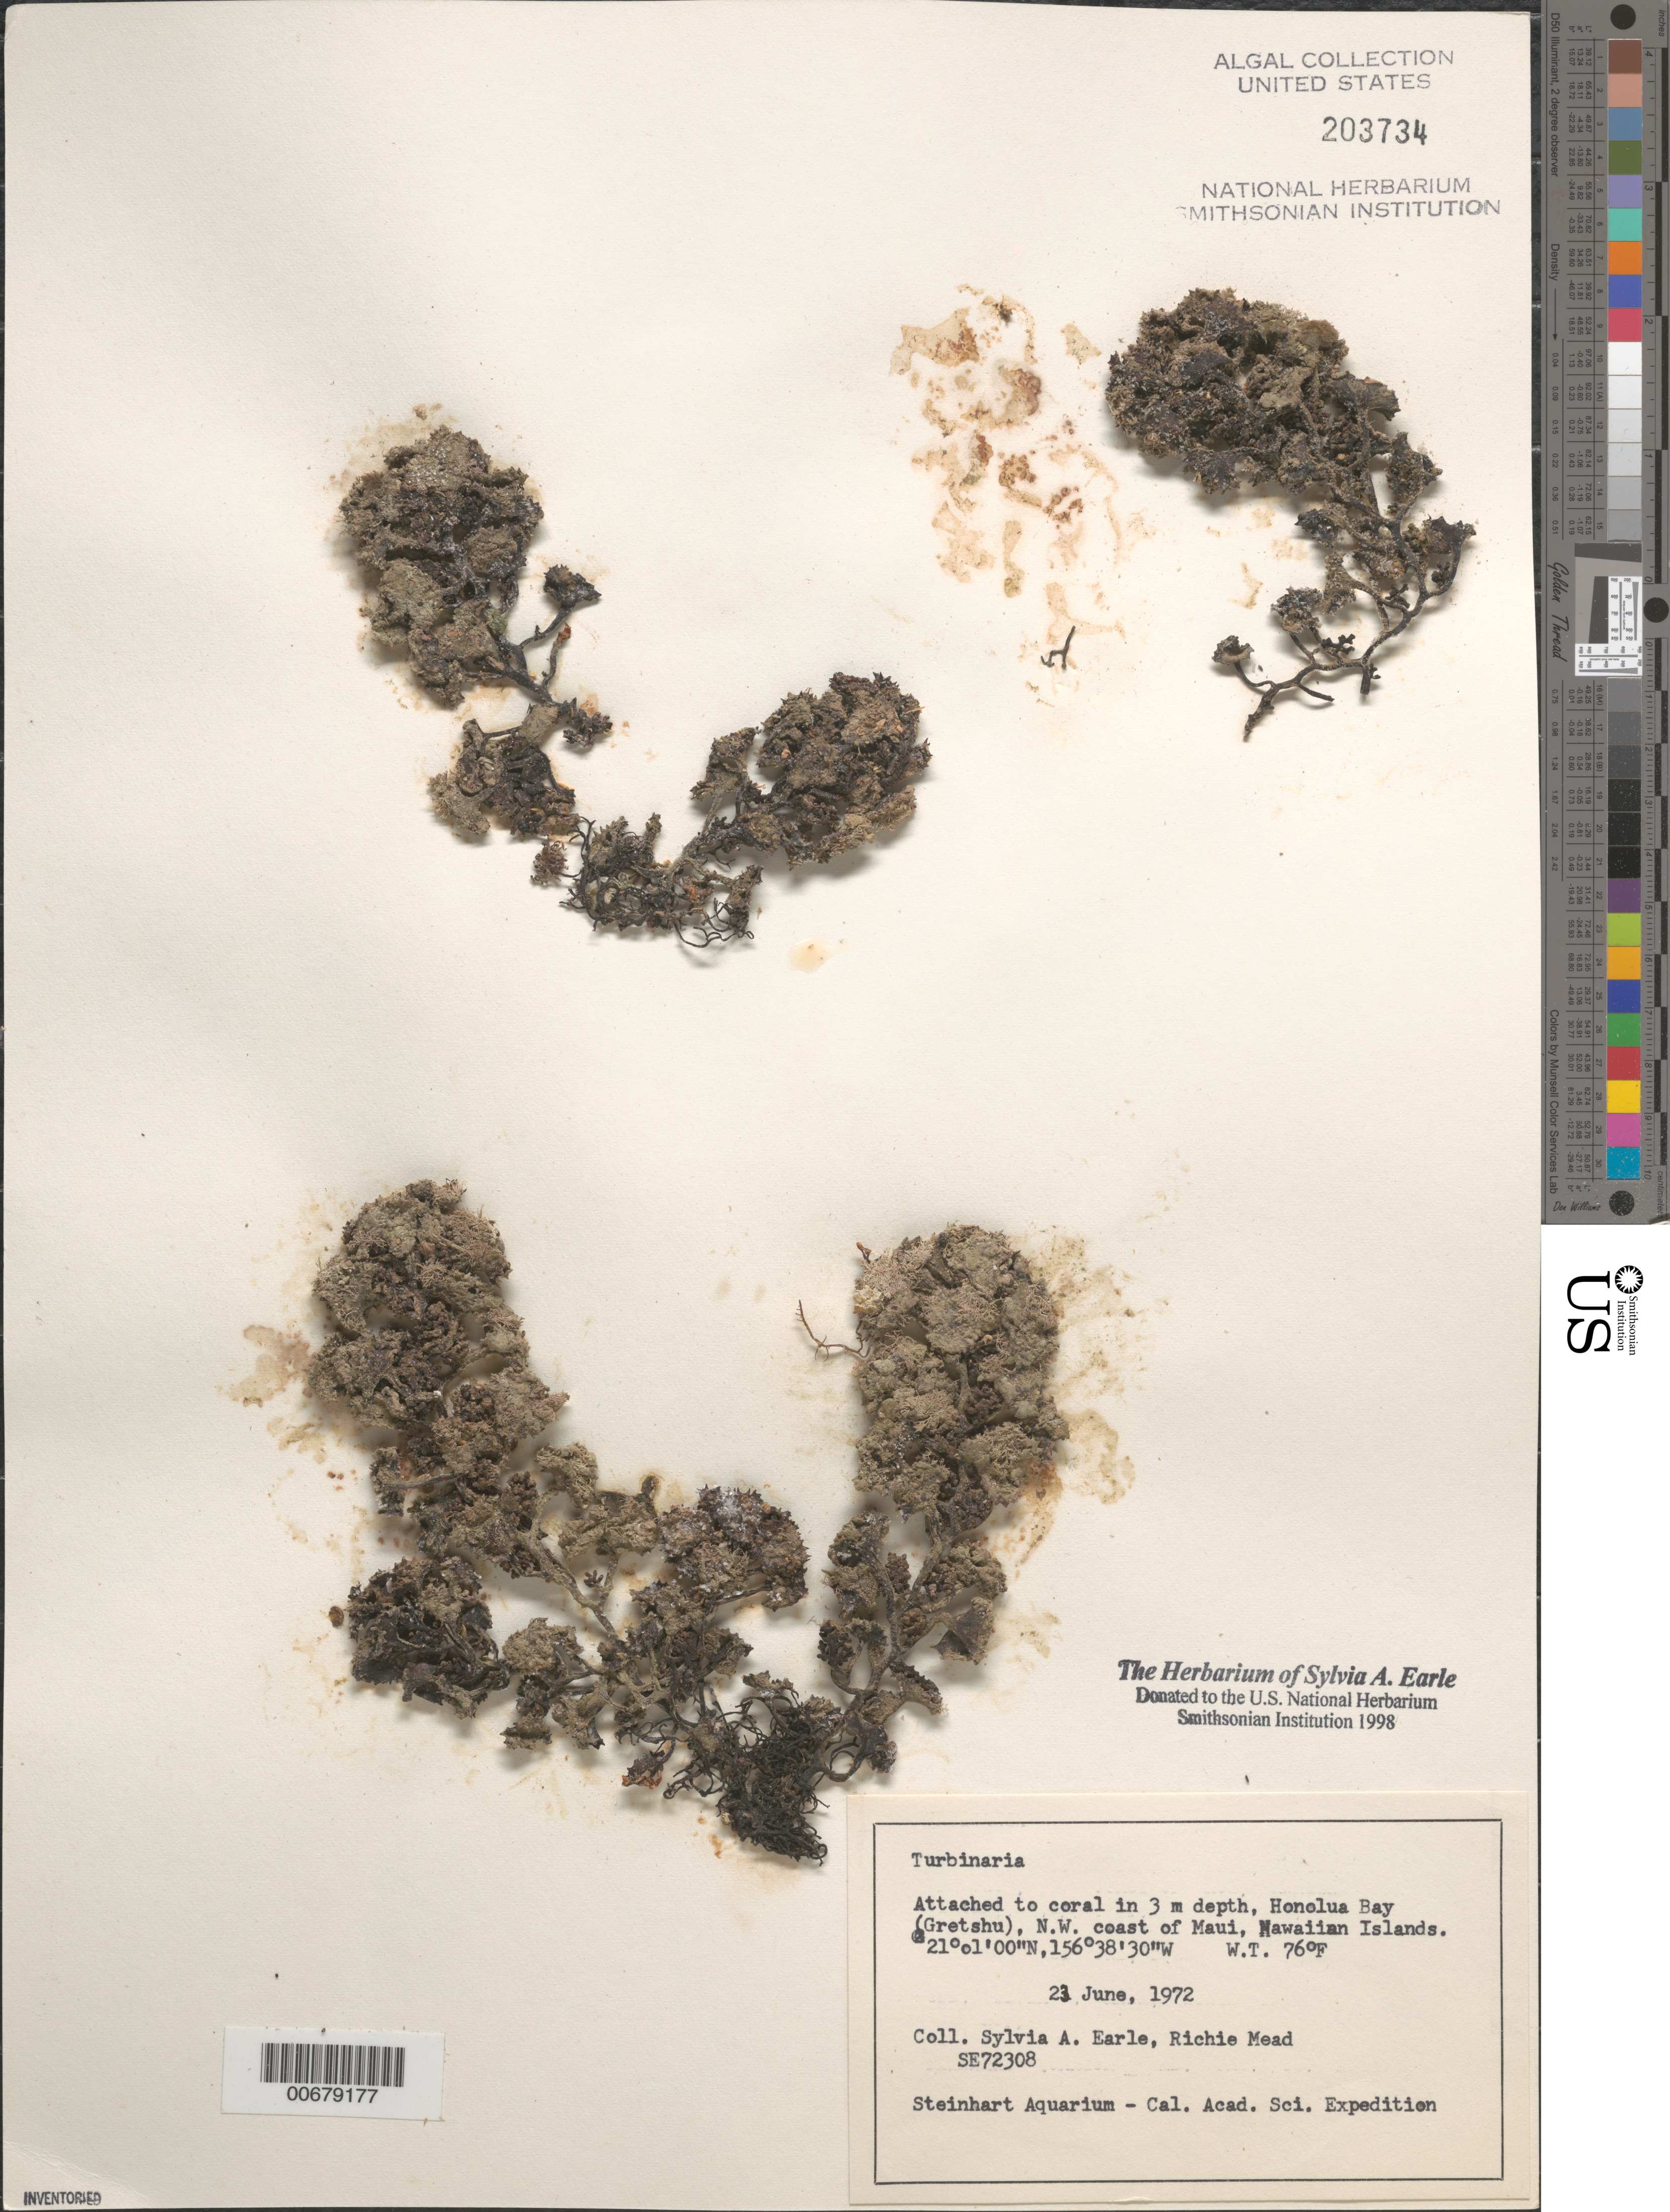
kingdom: Chromista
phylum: Ochrophyta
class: Phaeophyceae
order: Fucales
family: Sargassaceae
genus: Turbinaria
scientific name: Turbinaria sp.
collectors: S. A. Earle & E. Mead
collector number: SE 72308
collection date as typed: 23 Jun 1972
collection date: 1972-06-23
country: United States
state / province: Hawaii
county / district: Maui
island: Maui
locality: Honolua Bay, Gretshu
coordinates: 21 01' 00" N, 156 38' 30" W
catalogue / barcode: US 203734